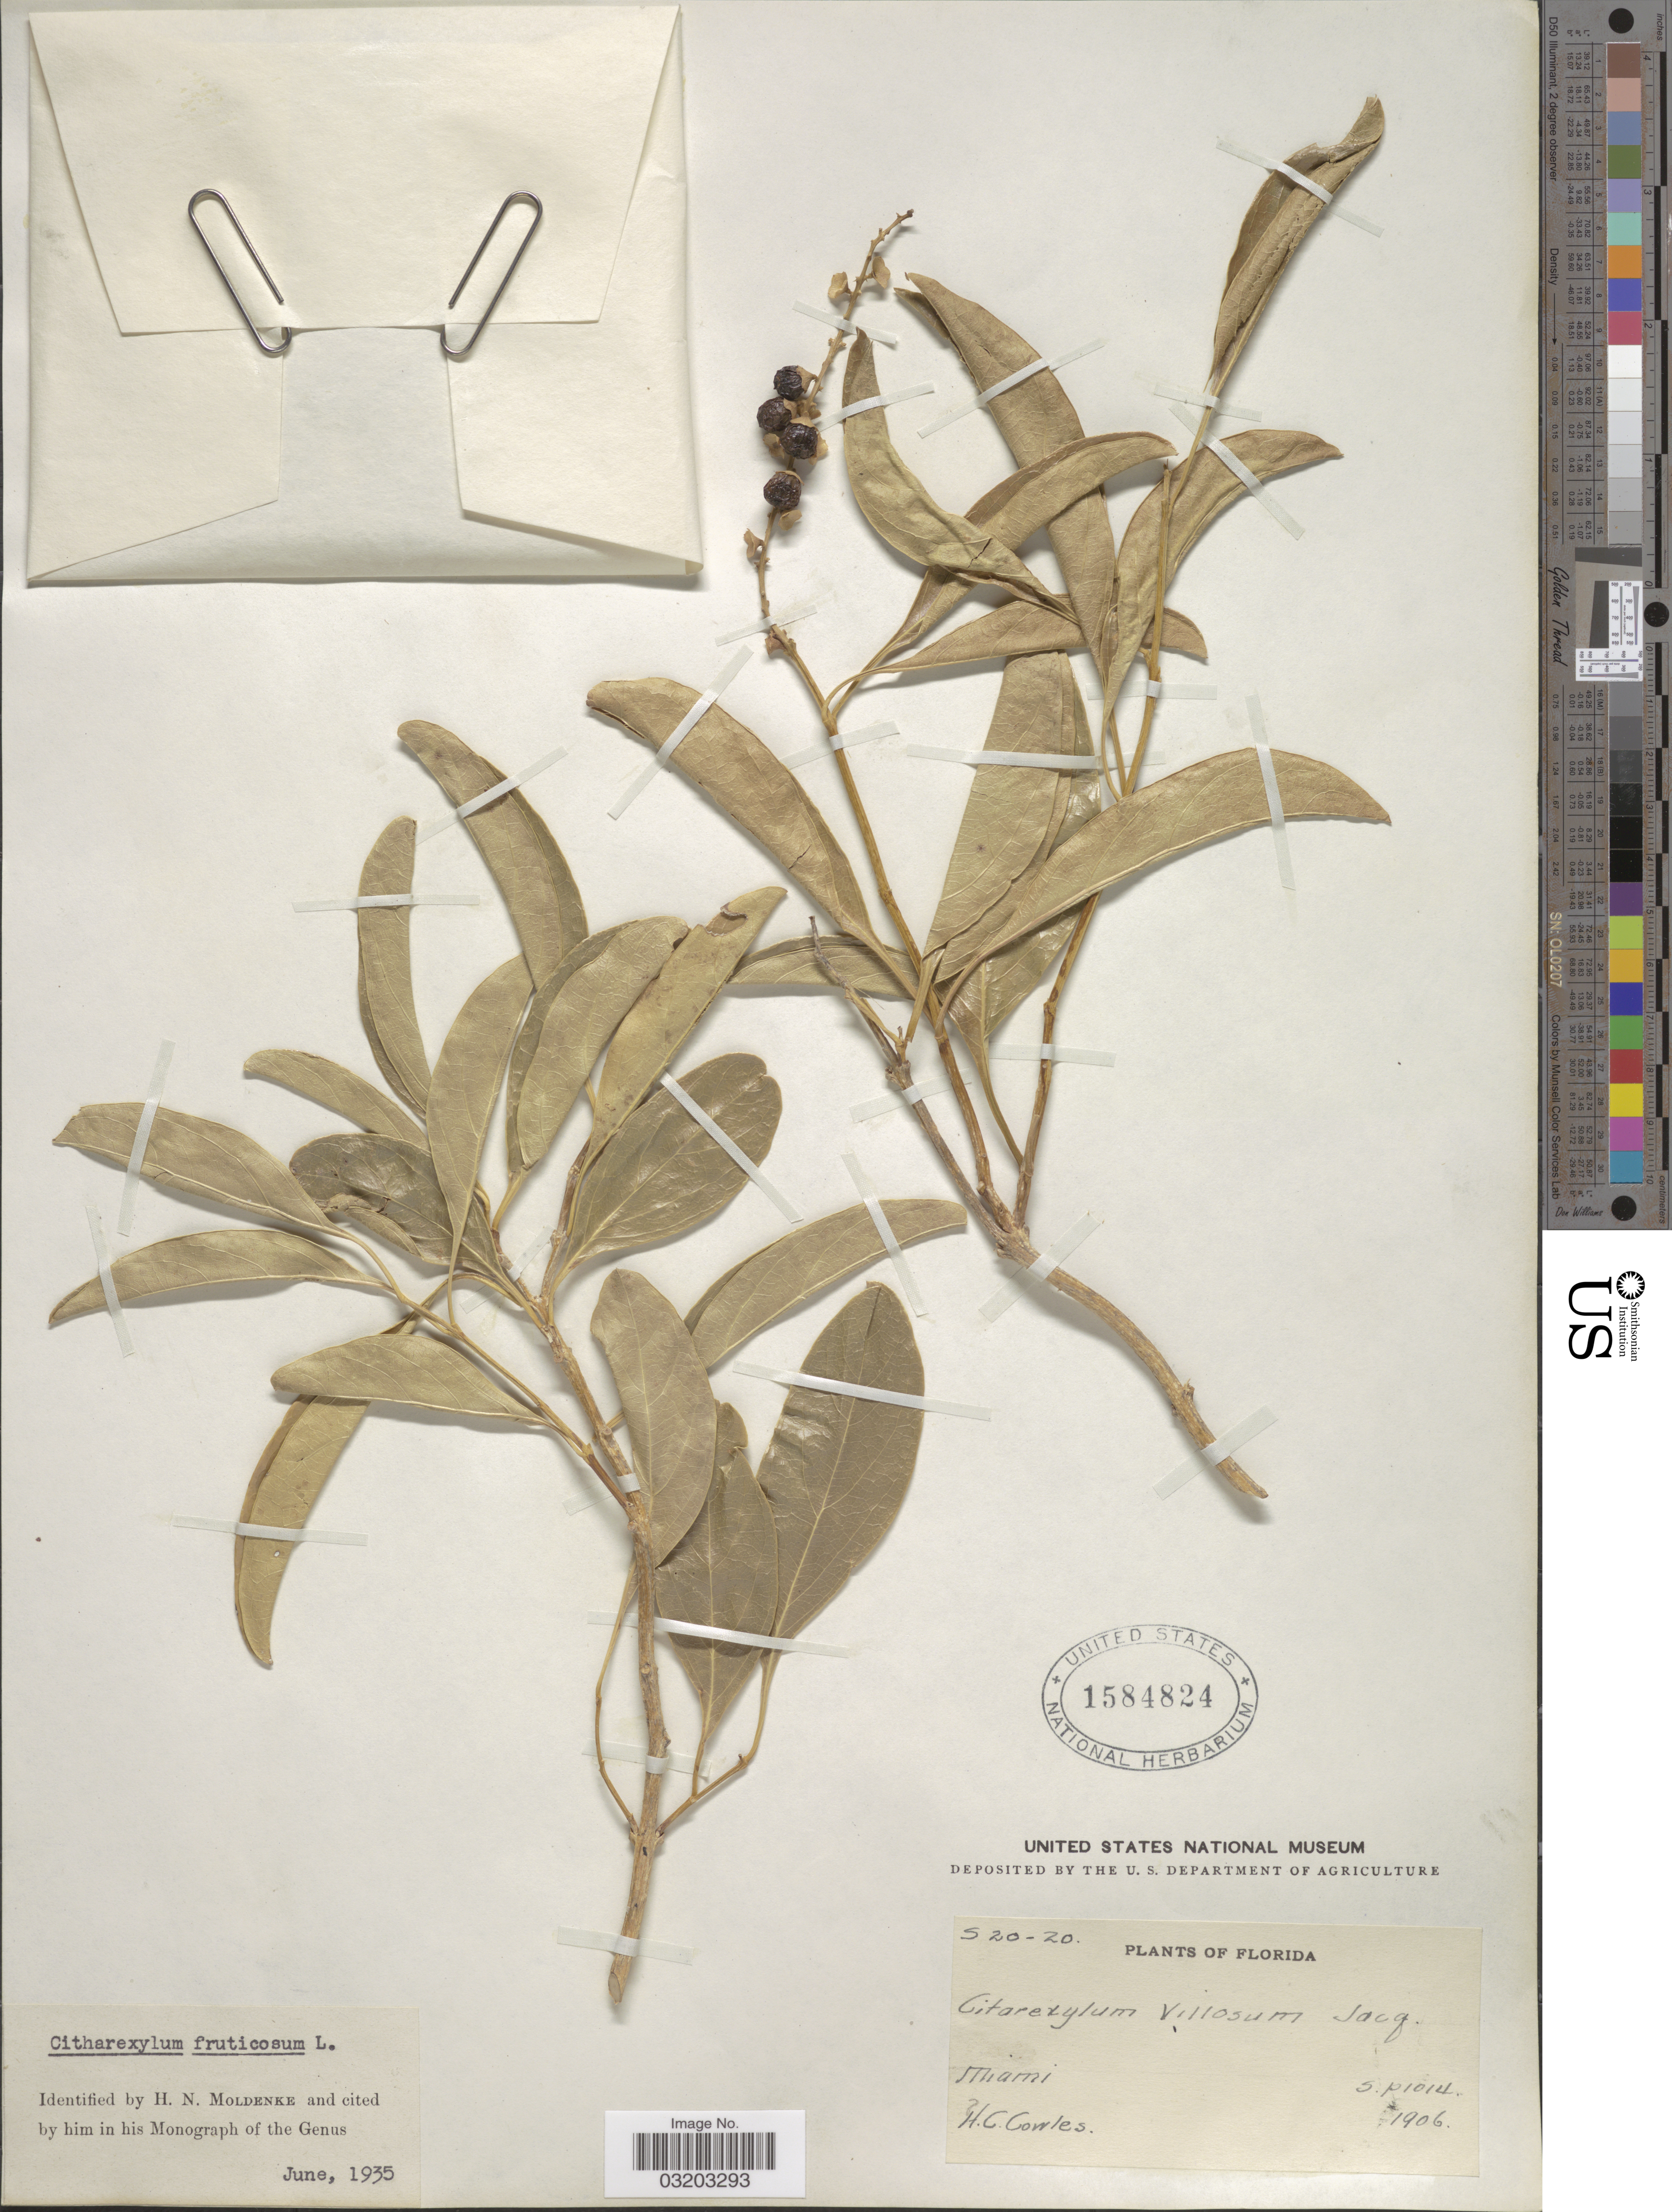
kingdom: Plantae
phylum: Tracheophyta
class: Magnoliopsida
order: Lamiales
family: Verbenaceae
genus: Citharexylum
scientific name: Citharexylum fruticosum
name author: L.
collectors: H. Cowles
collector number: S20-20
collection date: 1906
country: United States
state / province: Florida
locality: Miami.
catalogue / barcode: US 1584824